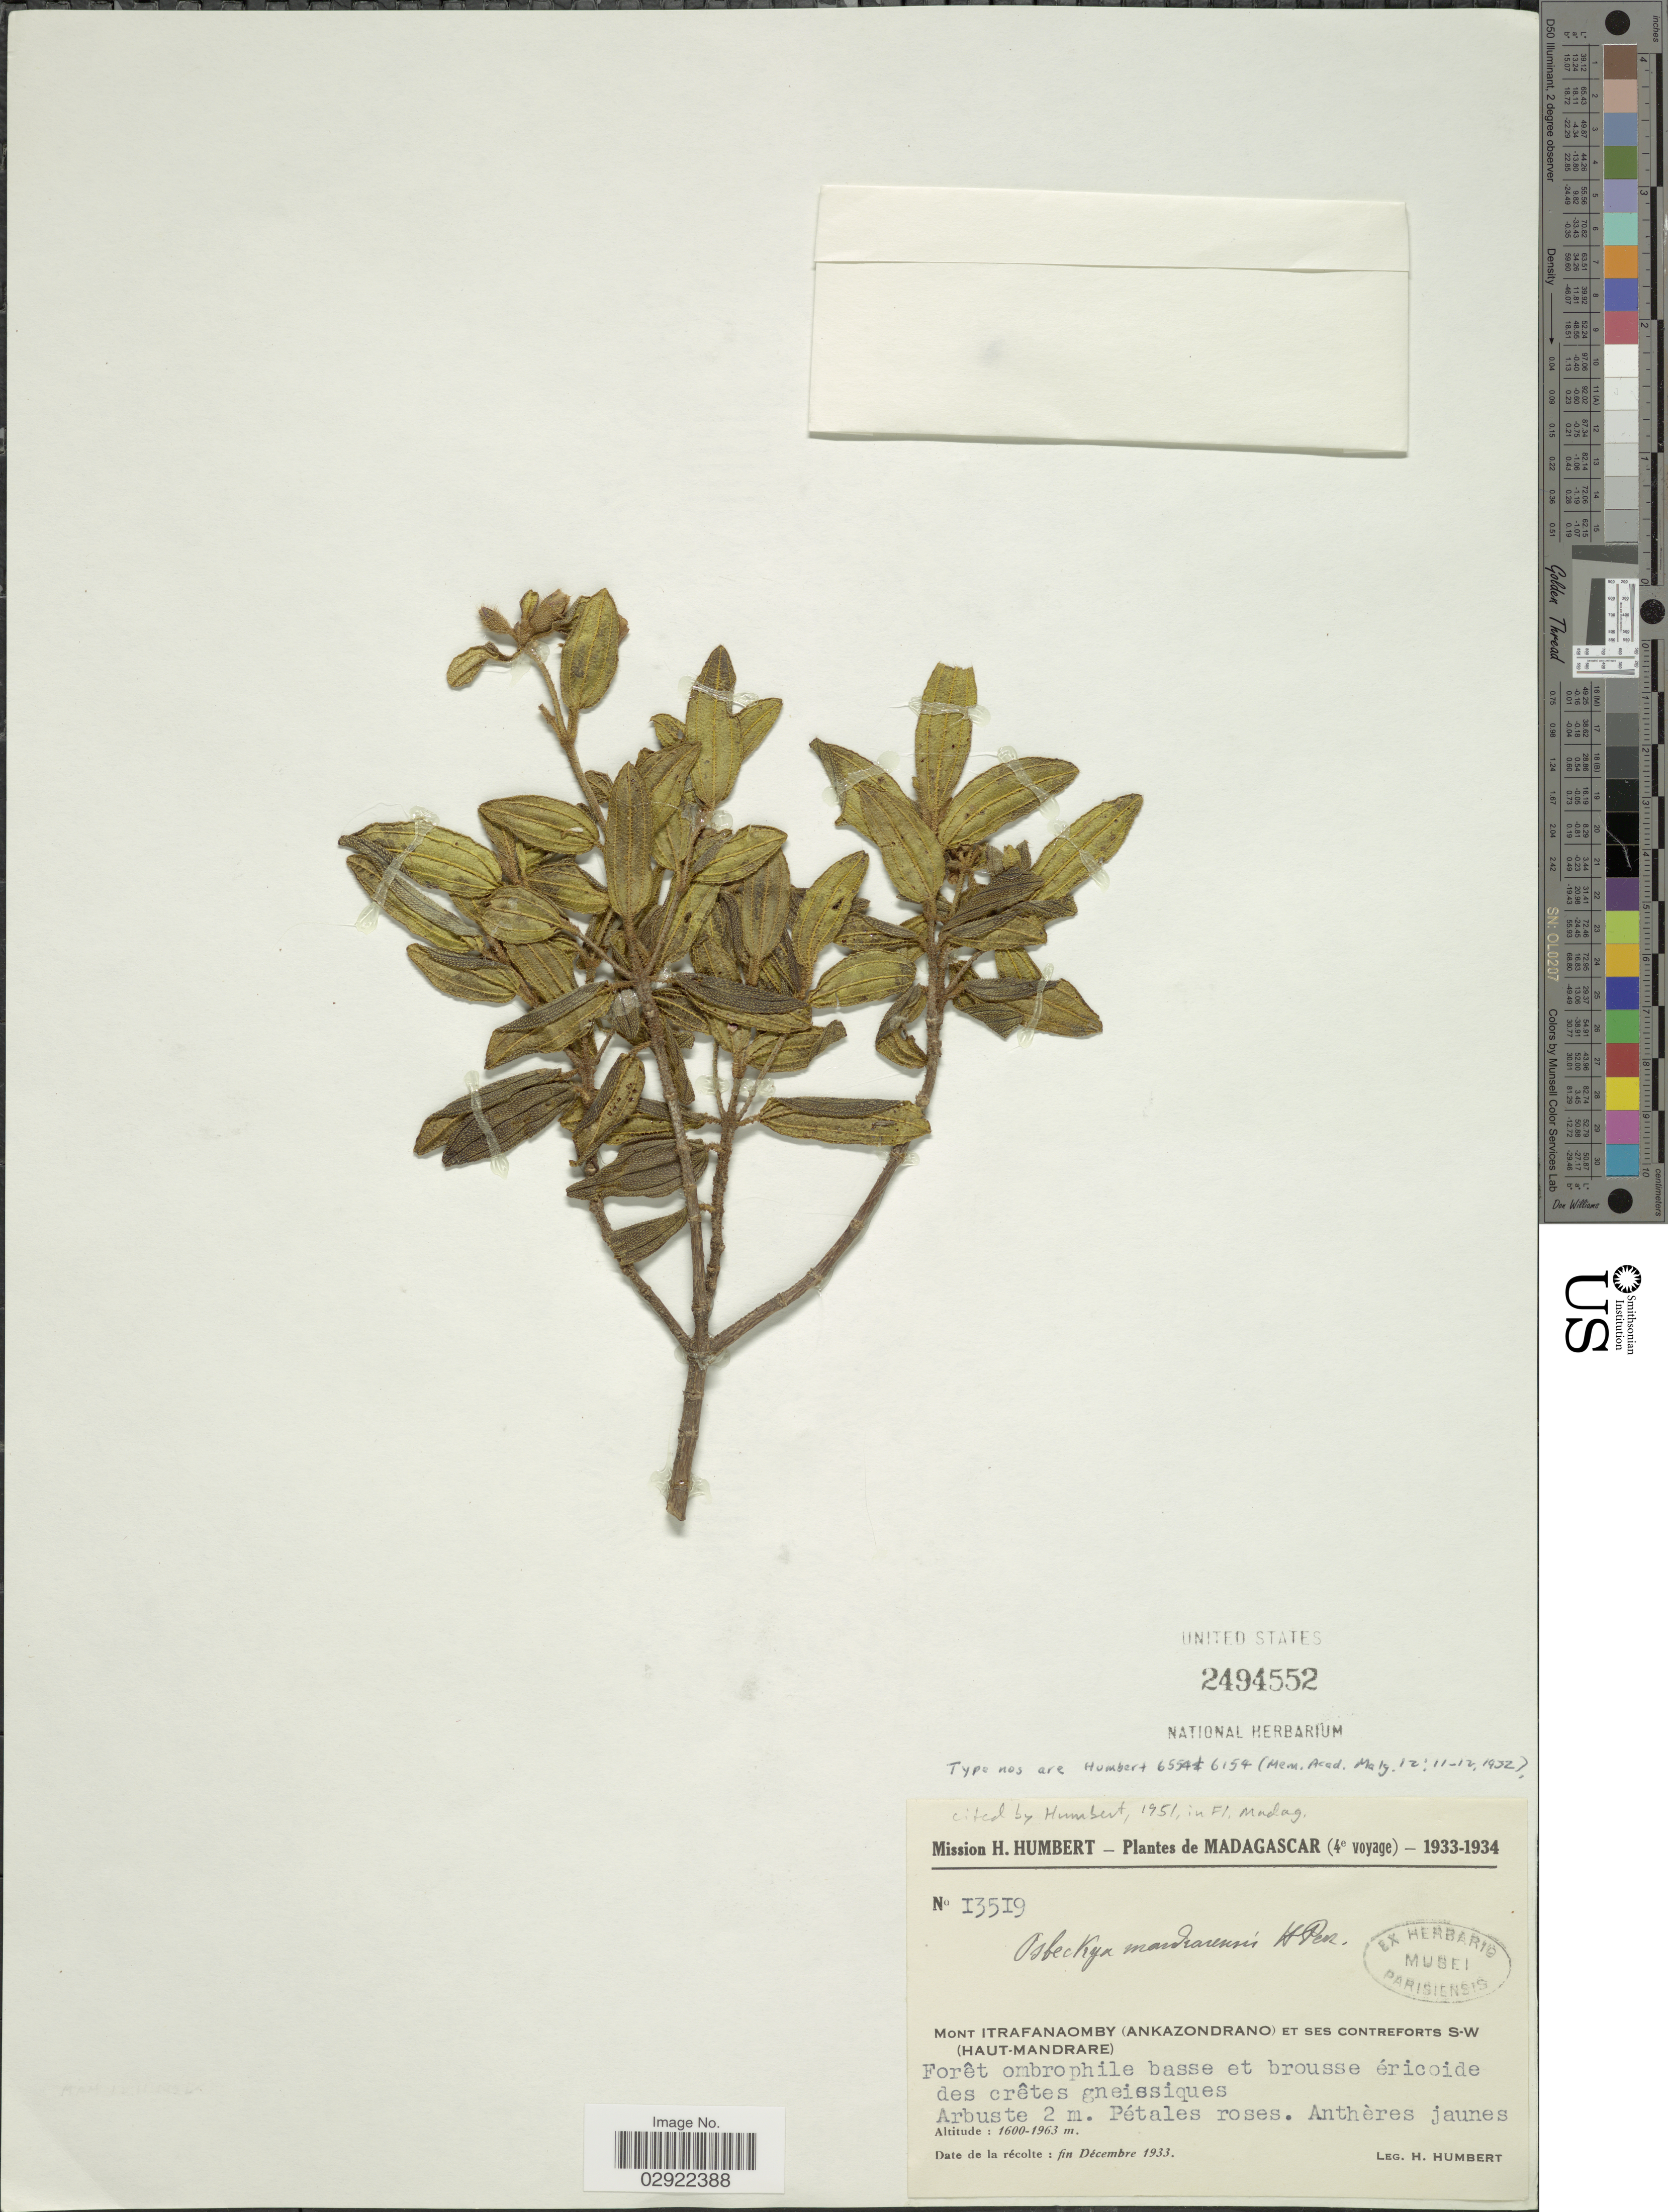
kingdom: Plantae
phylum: Tracheophyta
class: Magnoliopsida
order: Myrtales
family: Melastomataceae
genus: Rousseauxia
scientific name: Rousseauxia mandrarensis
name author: (H. Perrier) Jacq.-Fél.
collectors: H. Humbert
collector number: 13519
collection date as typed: fin Décembre 1933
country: Madagascar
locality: Mont Itrafanaomby (Ankazondrano) et ses contrforts S-W (Haut-Mandrare).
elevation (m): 1600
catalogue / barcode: US 2494552